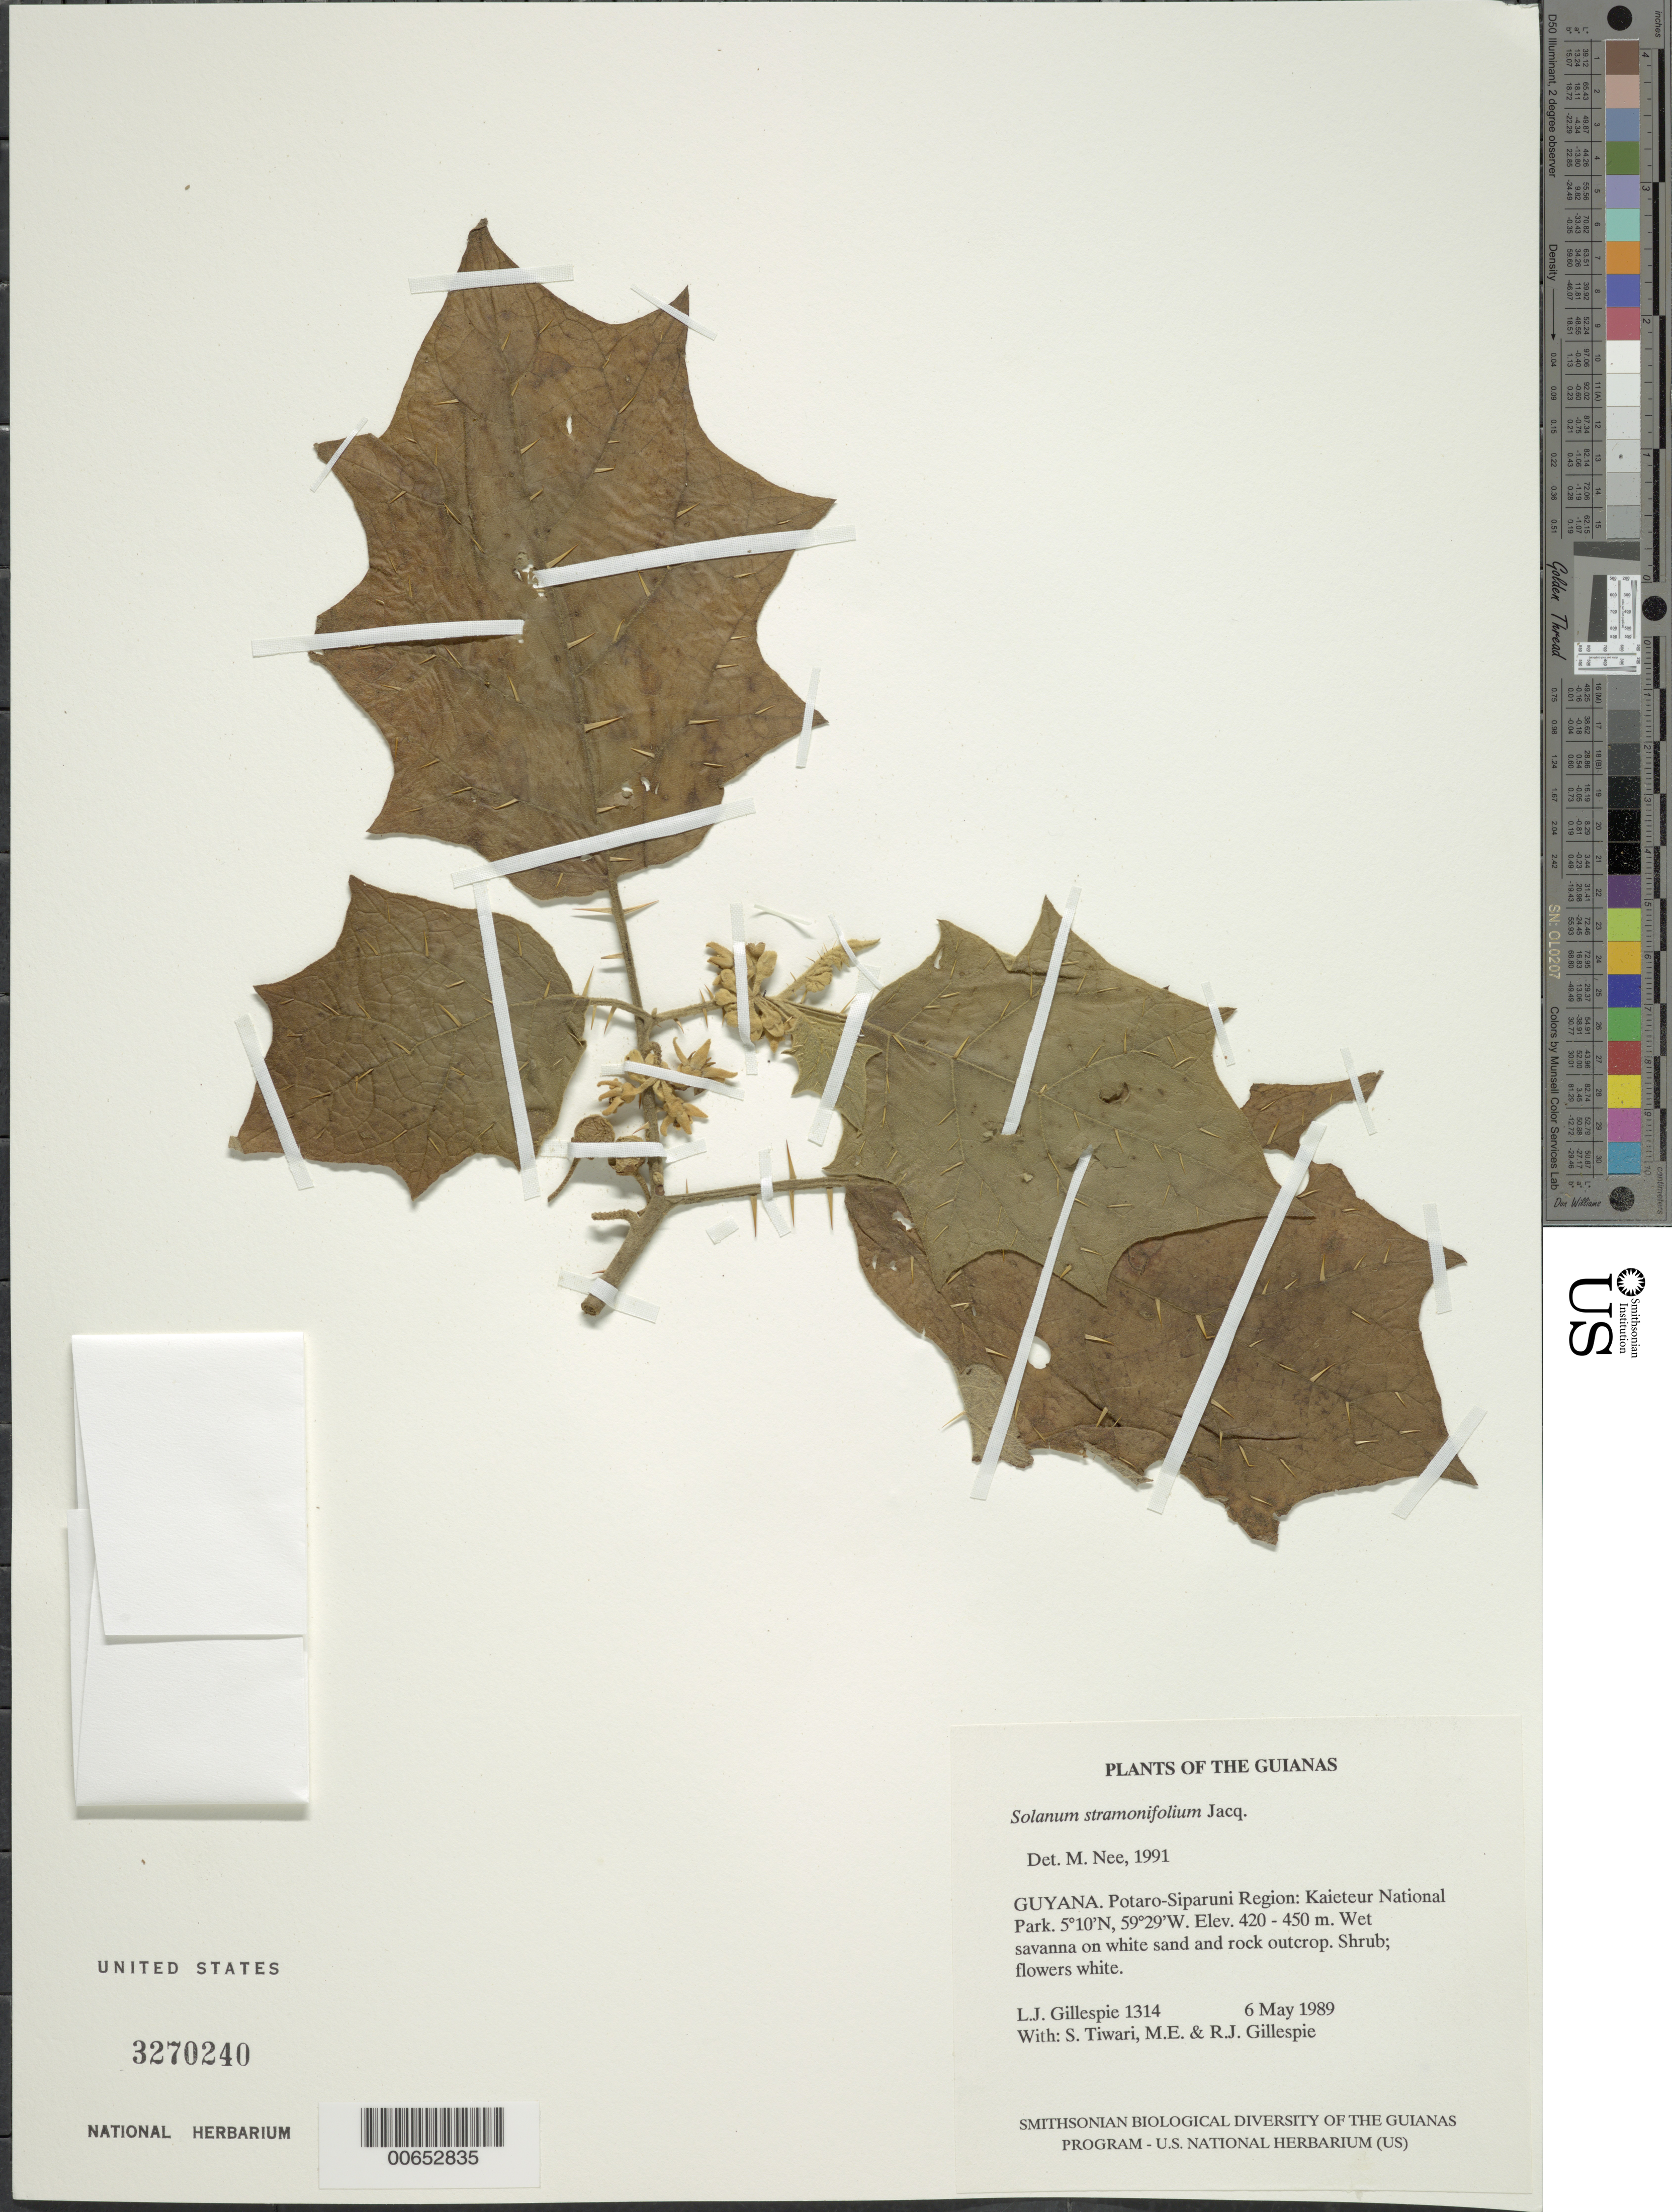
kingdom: Plantae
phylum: Tracheophyta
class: Magnoliopsida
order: Solanales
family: Solanaceae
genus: Solanum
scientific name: Solanum stramoniifolium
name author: Jacq.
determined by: Nee, Michael H.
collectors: L. J. Gillespie, S. Tiwari, M. Gillespie & R. Gillespie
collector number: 1314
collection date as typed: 5 May 1989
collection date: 1989-05-05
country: Guyana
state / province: Potaro-Siparuni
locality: Kaieteur National Park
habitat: Wet savanna on white sand and rock outcrop.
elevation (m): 420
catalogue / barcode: US 3270240